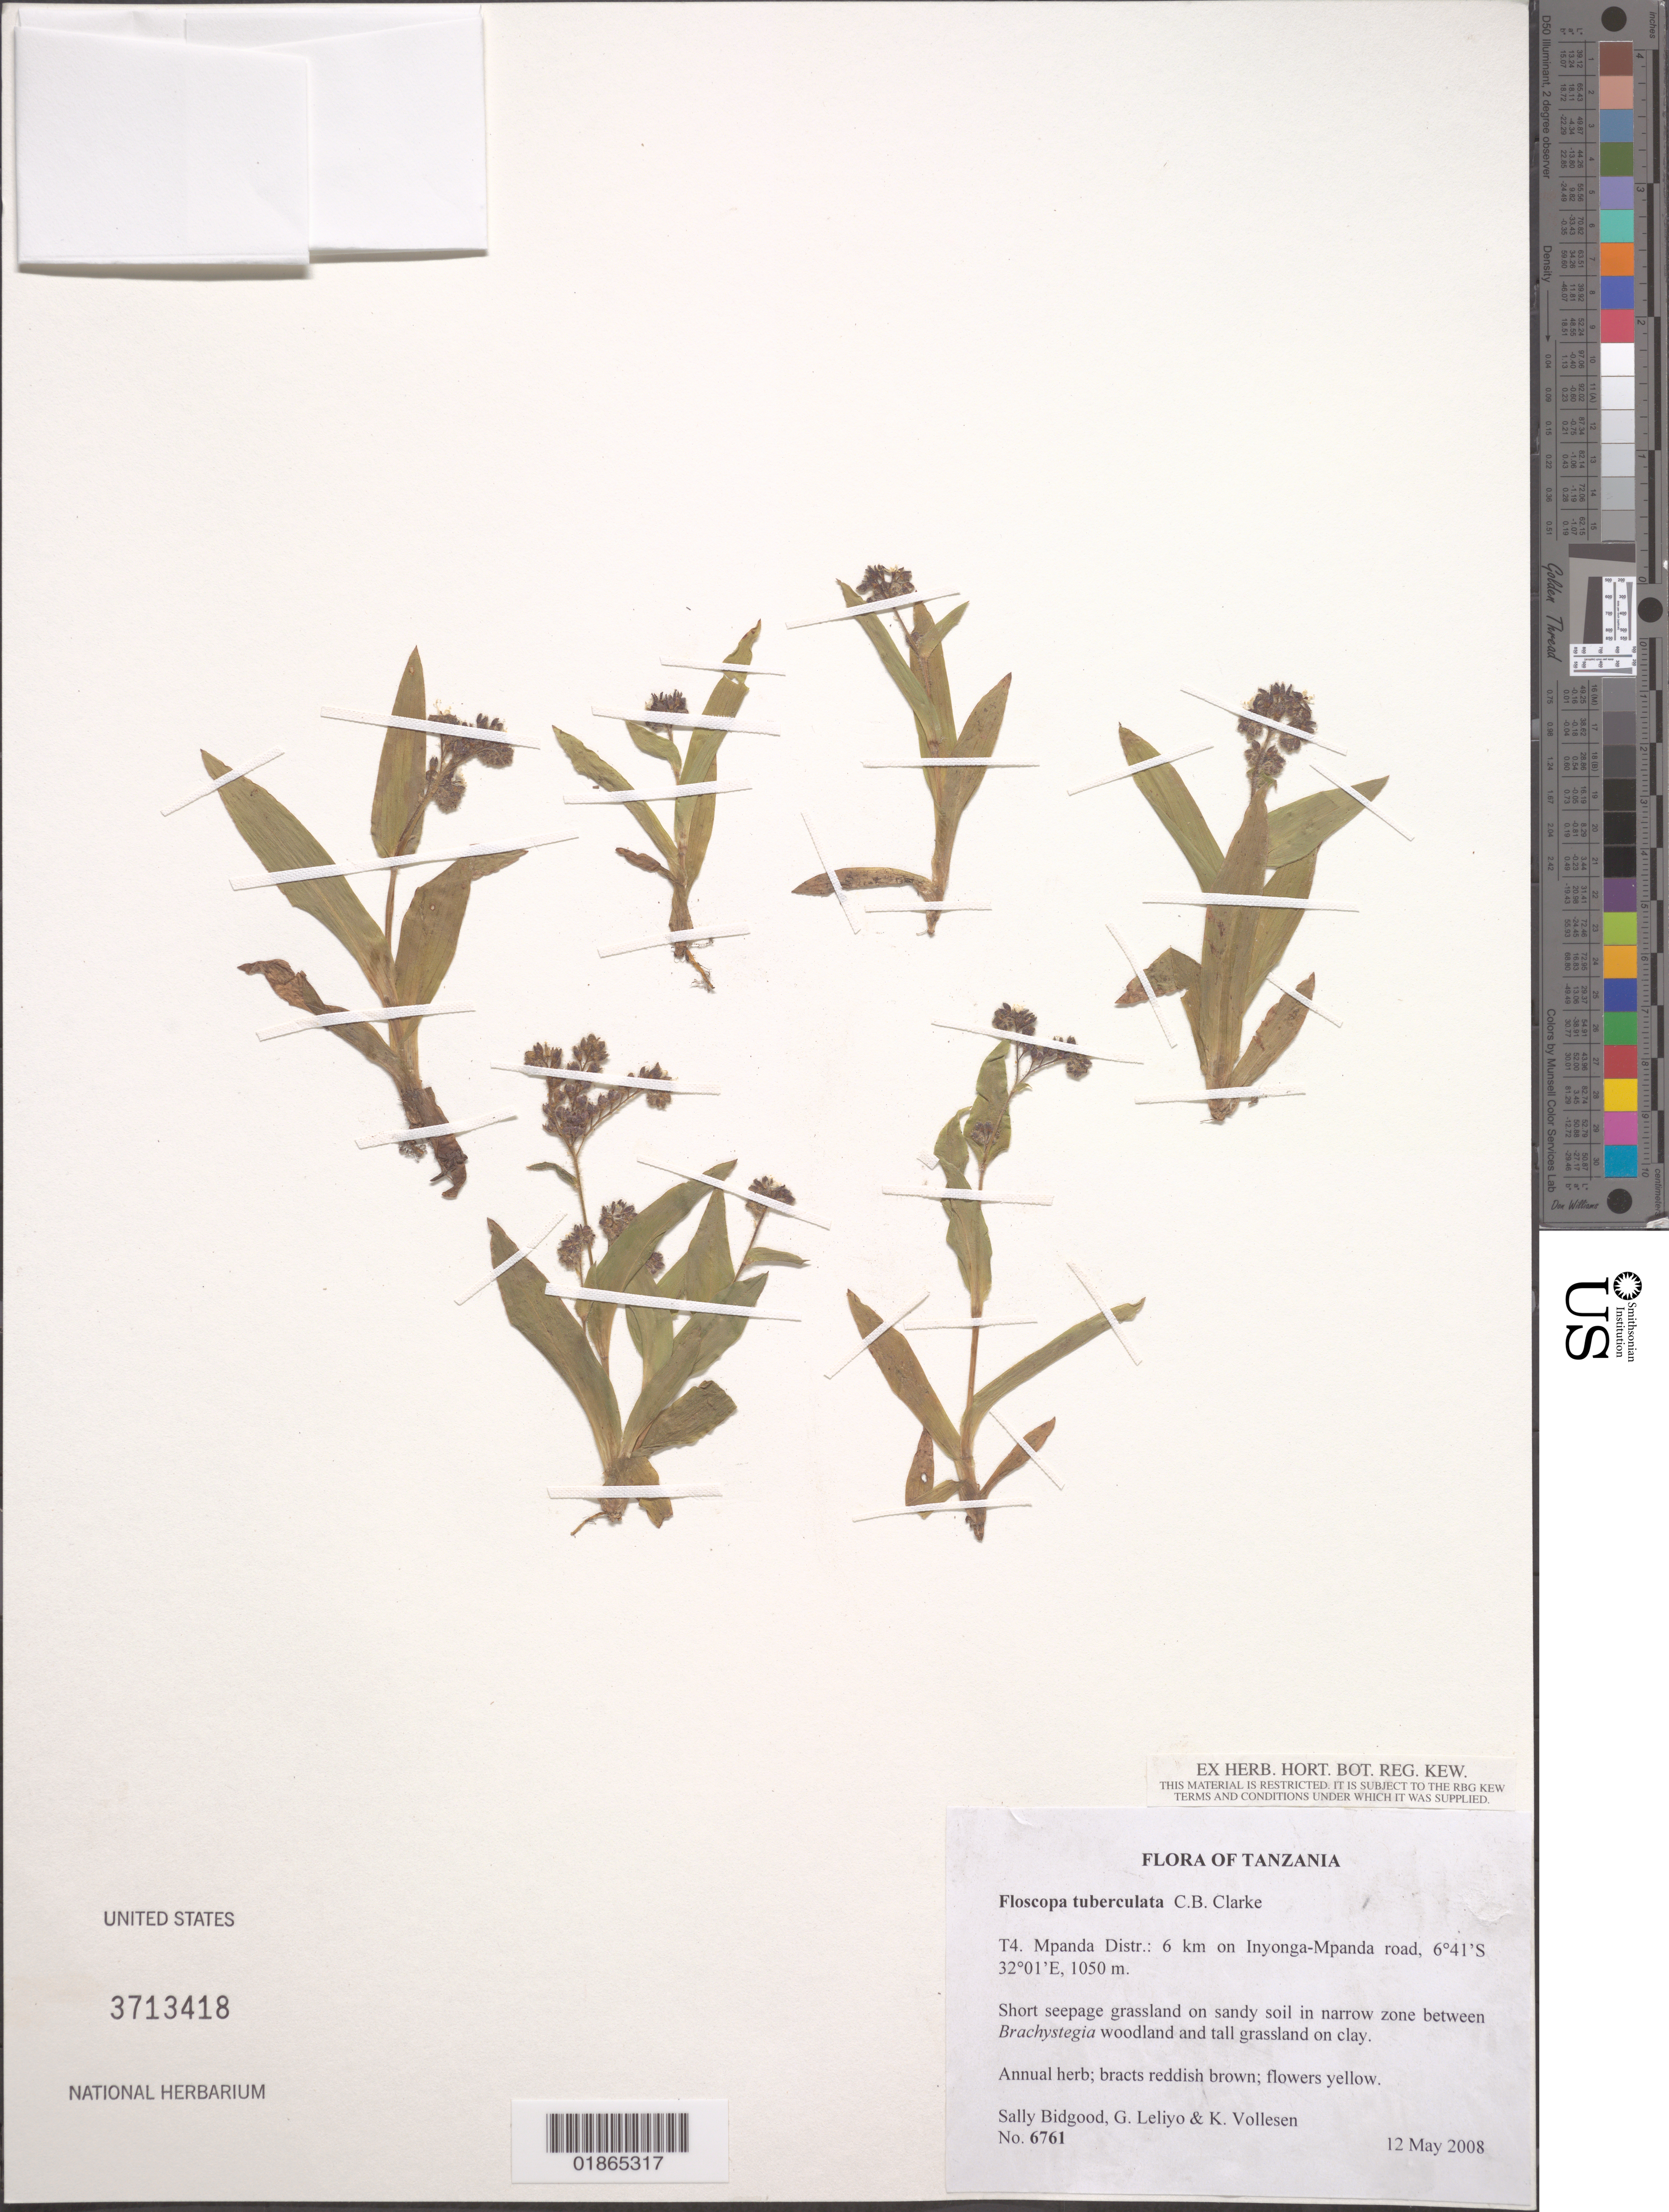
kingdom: Plantae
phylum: Tracheophyta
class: Liliopsida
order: Commelinales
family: Commelinaceae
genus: Floscopa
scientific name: Floscopa tuberculata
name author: C.B. Clarke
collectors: S. Bidgood, G. Leliyo & K. Vollesen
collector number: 6761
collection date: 2008-05-12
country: Tanzania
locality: T4 Mpanda Distr.: 6 km on Inyonga-Mpanda road.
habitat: Short seepage grassland on sandy soil in narrow zone between woodland and tall grassland on clay.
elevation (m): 1050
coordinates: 6 41 S, 32 01 E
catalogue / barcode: US 3713418